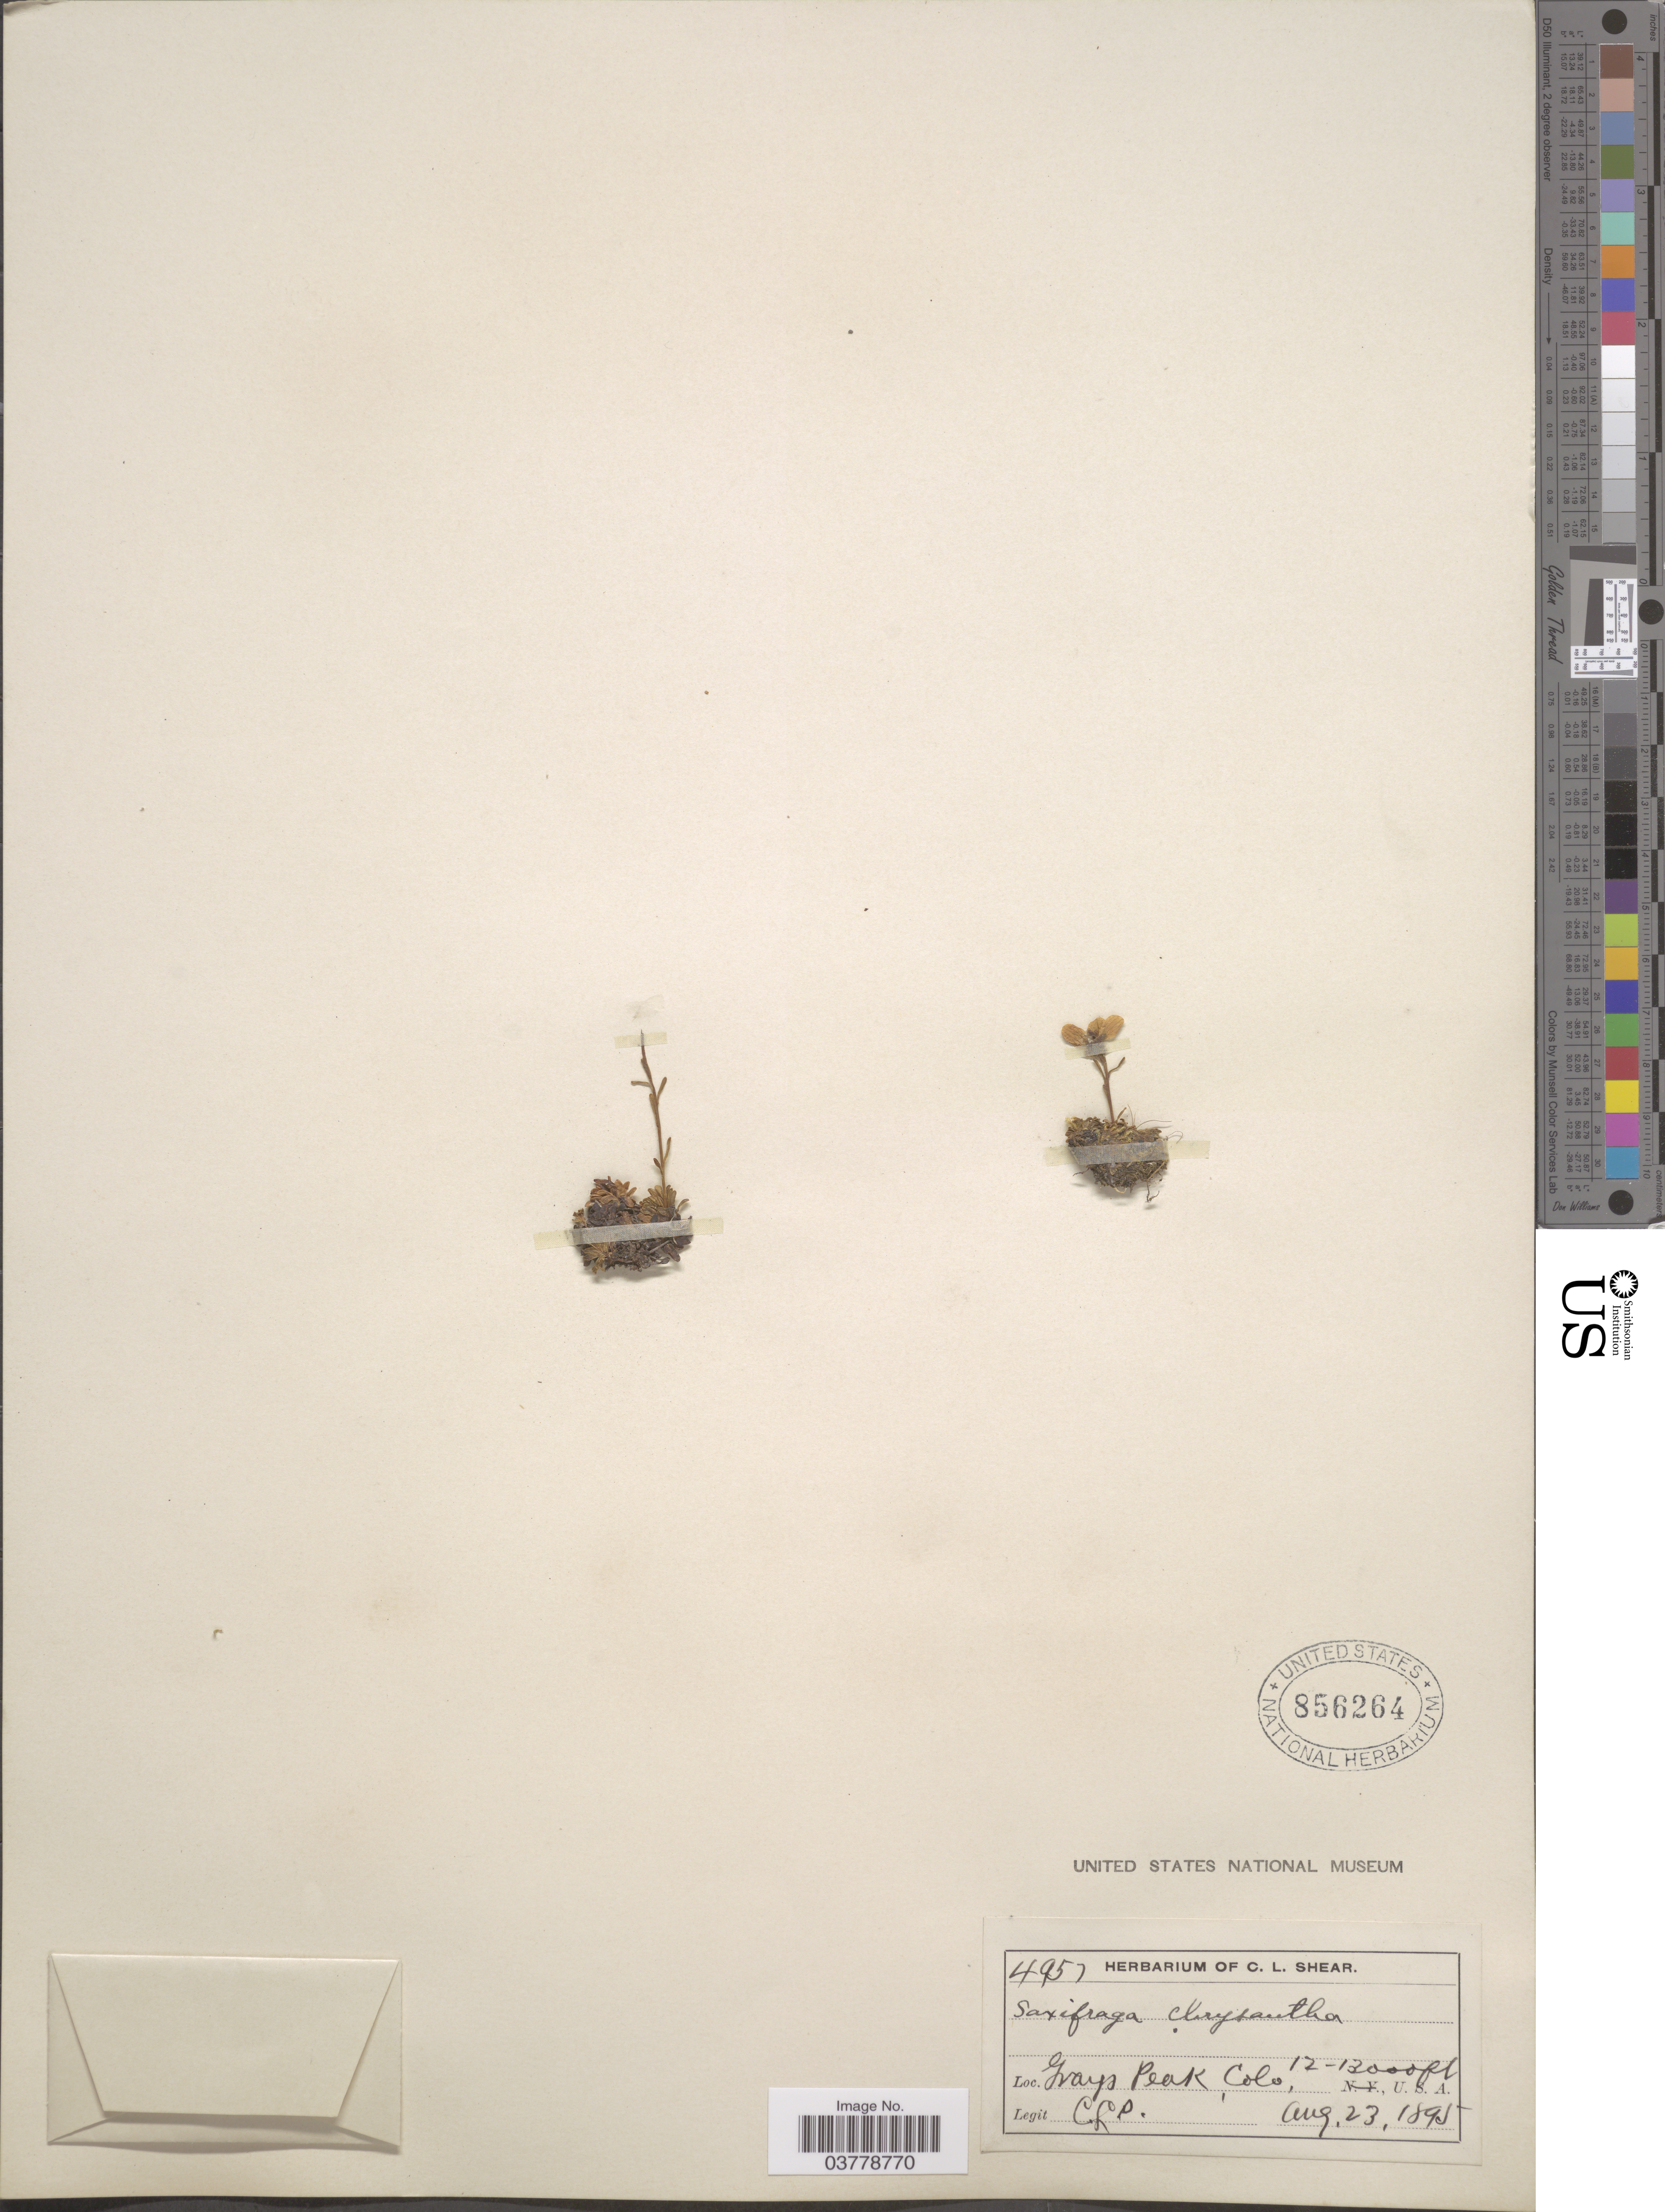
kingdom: Plantae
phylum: Tracheophyta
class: Magnoliopsida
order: Saxifragales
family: Saxifragaceae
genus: Saxifraga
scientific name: Saxifraga chrysantha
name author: A. Gray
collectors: C. L. Shear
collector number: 4957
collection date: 1895-08-23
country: United States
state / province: Colorado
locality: Grays Peak.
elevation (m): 3658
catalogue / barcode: US 856264